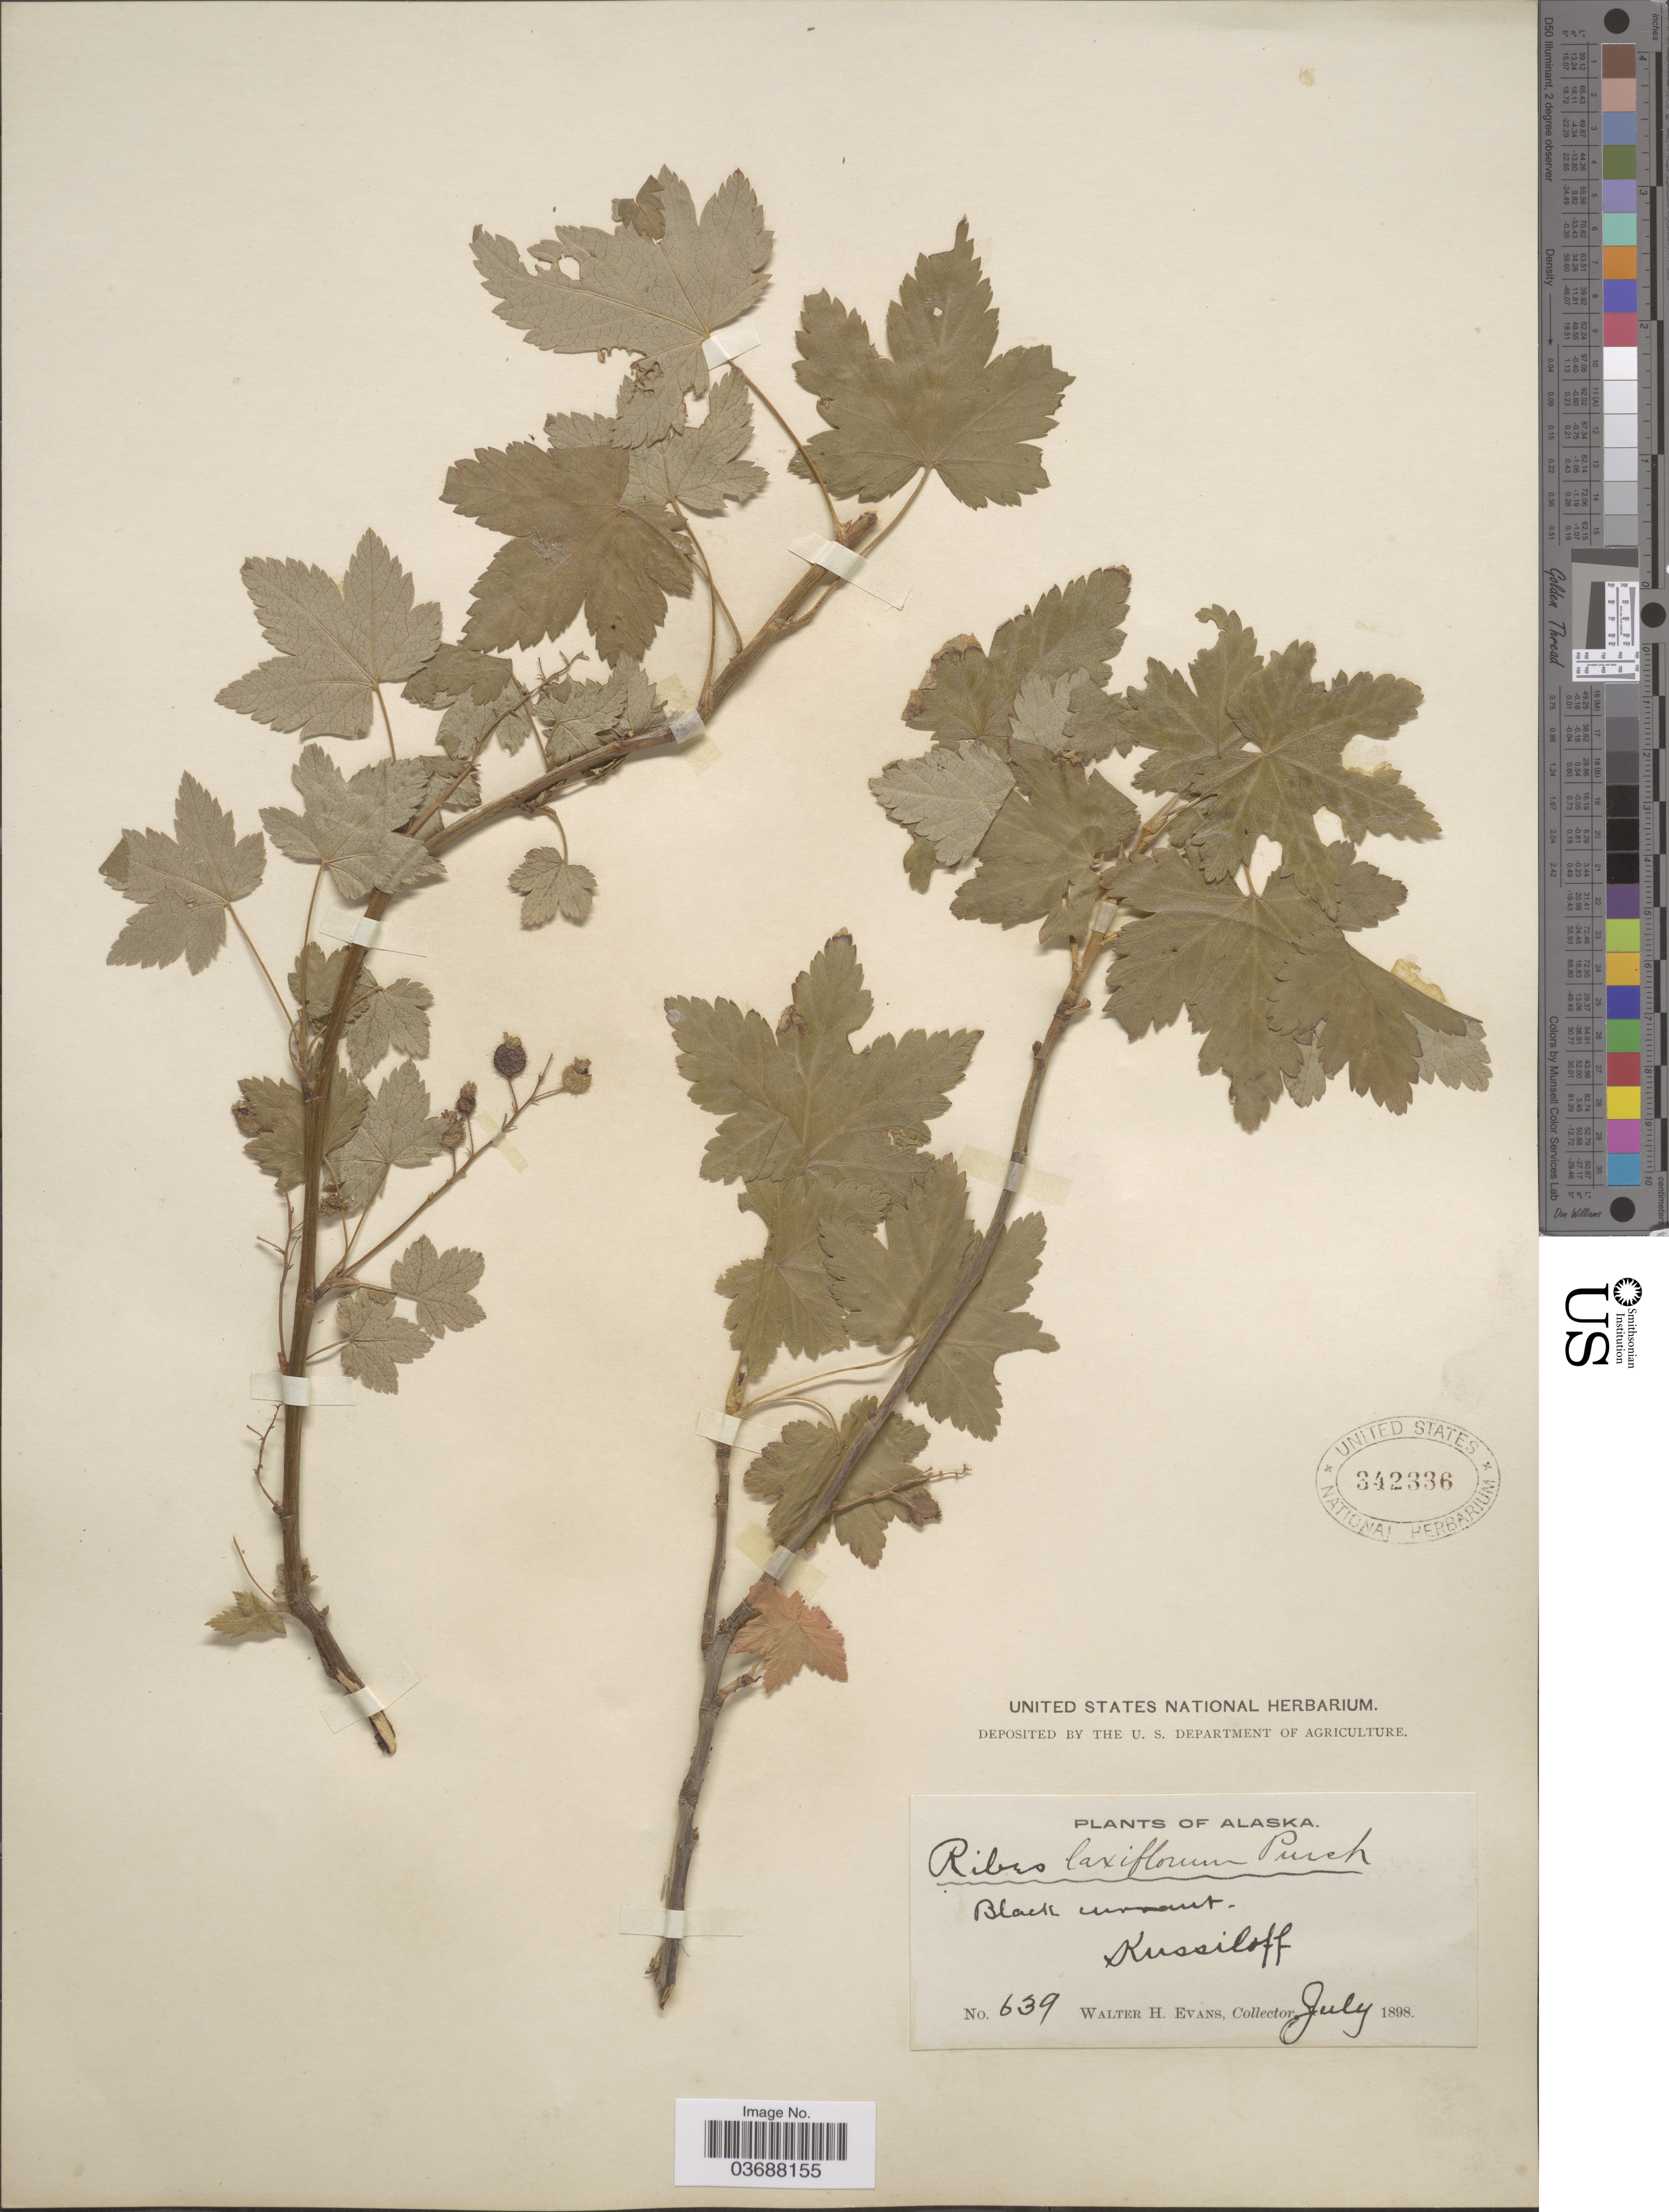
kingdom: Plantae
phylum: Tracheophyta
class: Magnoliopsida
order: Saxifragales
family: Grossulariaceae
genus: Ribes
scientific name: Ribes laxiflorum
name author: Pursh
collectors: W. H. Evans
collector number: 639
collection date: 1898-07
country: United States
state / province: Alaska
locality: Black !. Kussiloff.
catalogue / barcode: US 342336